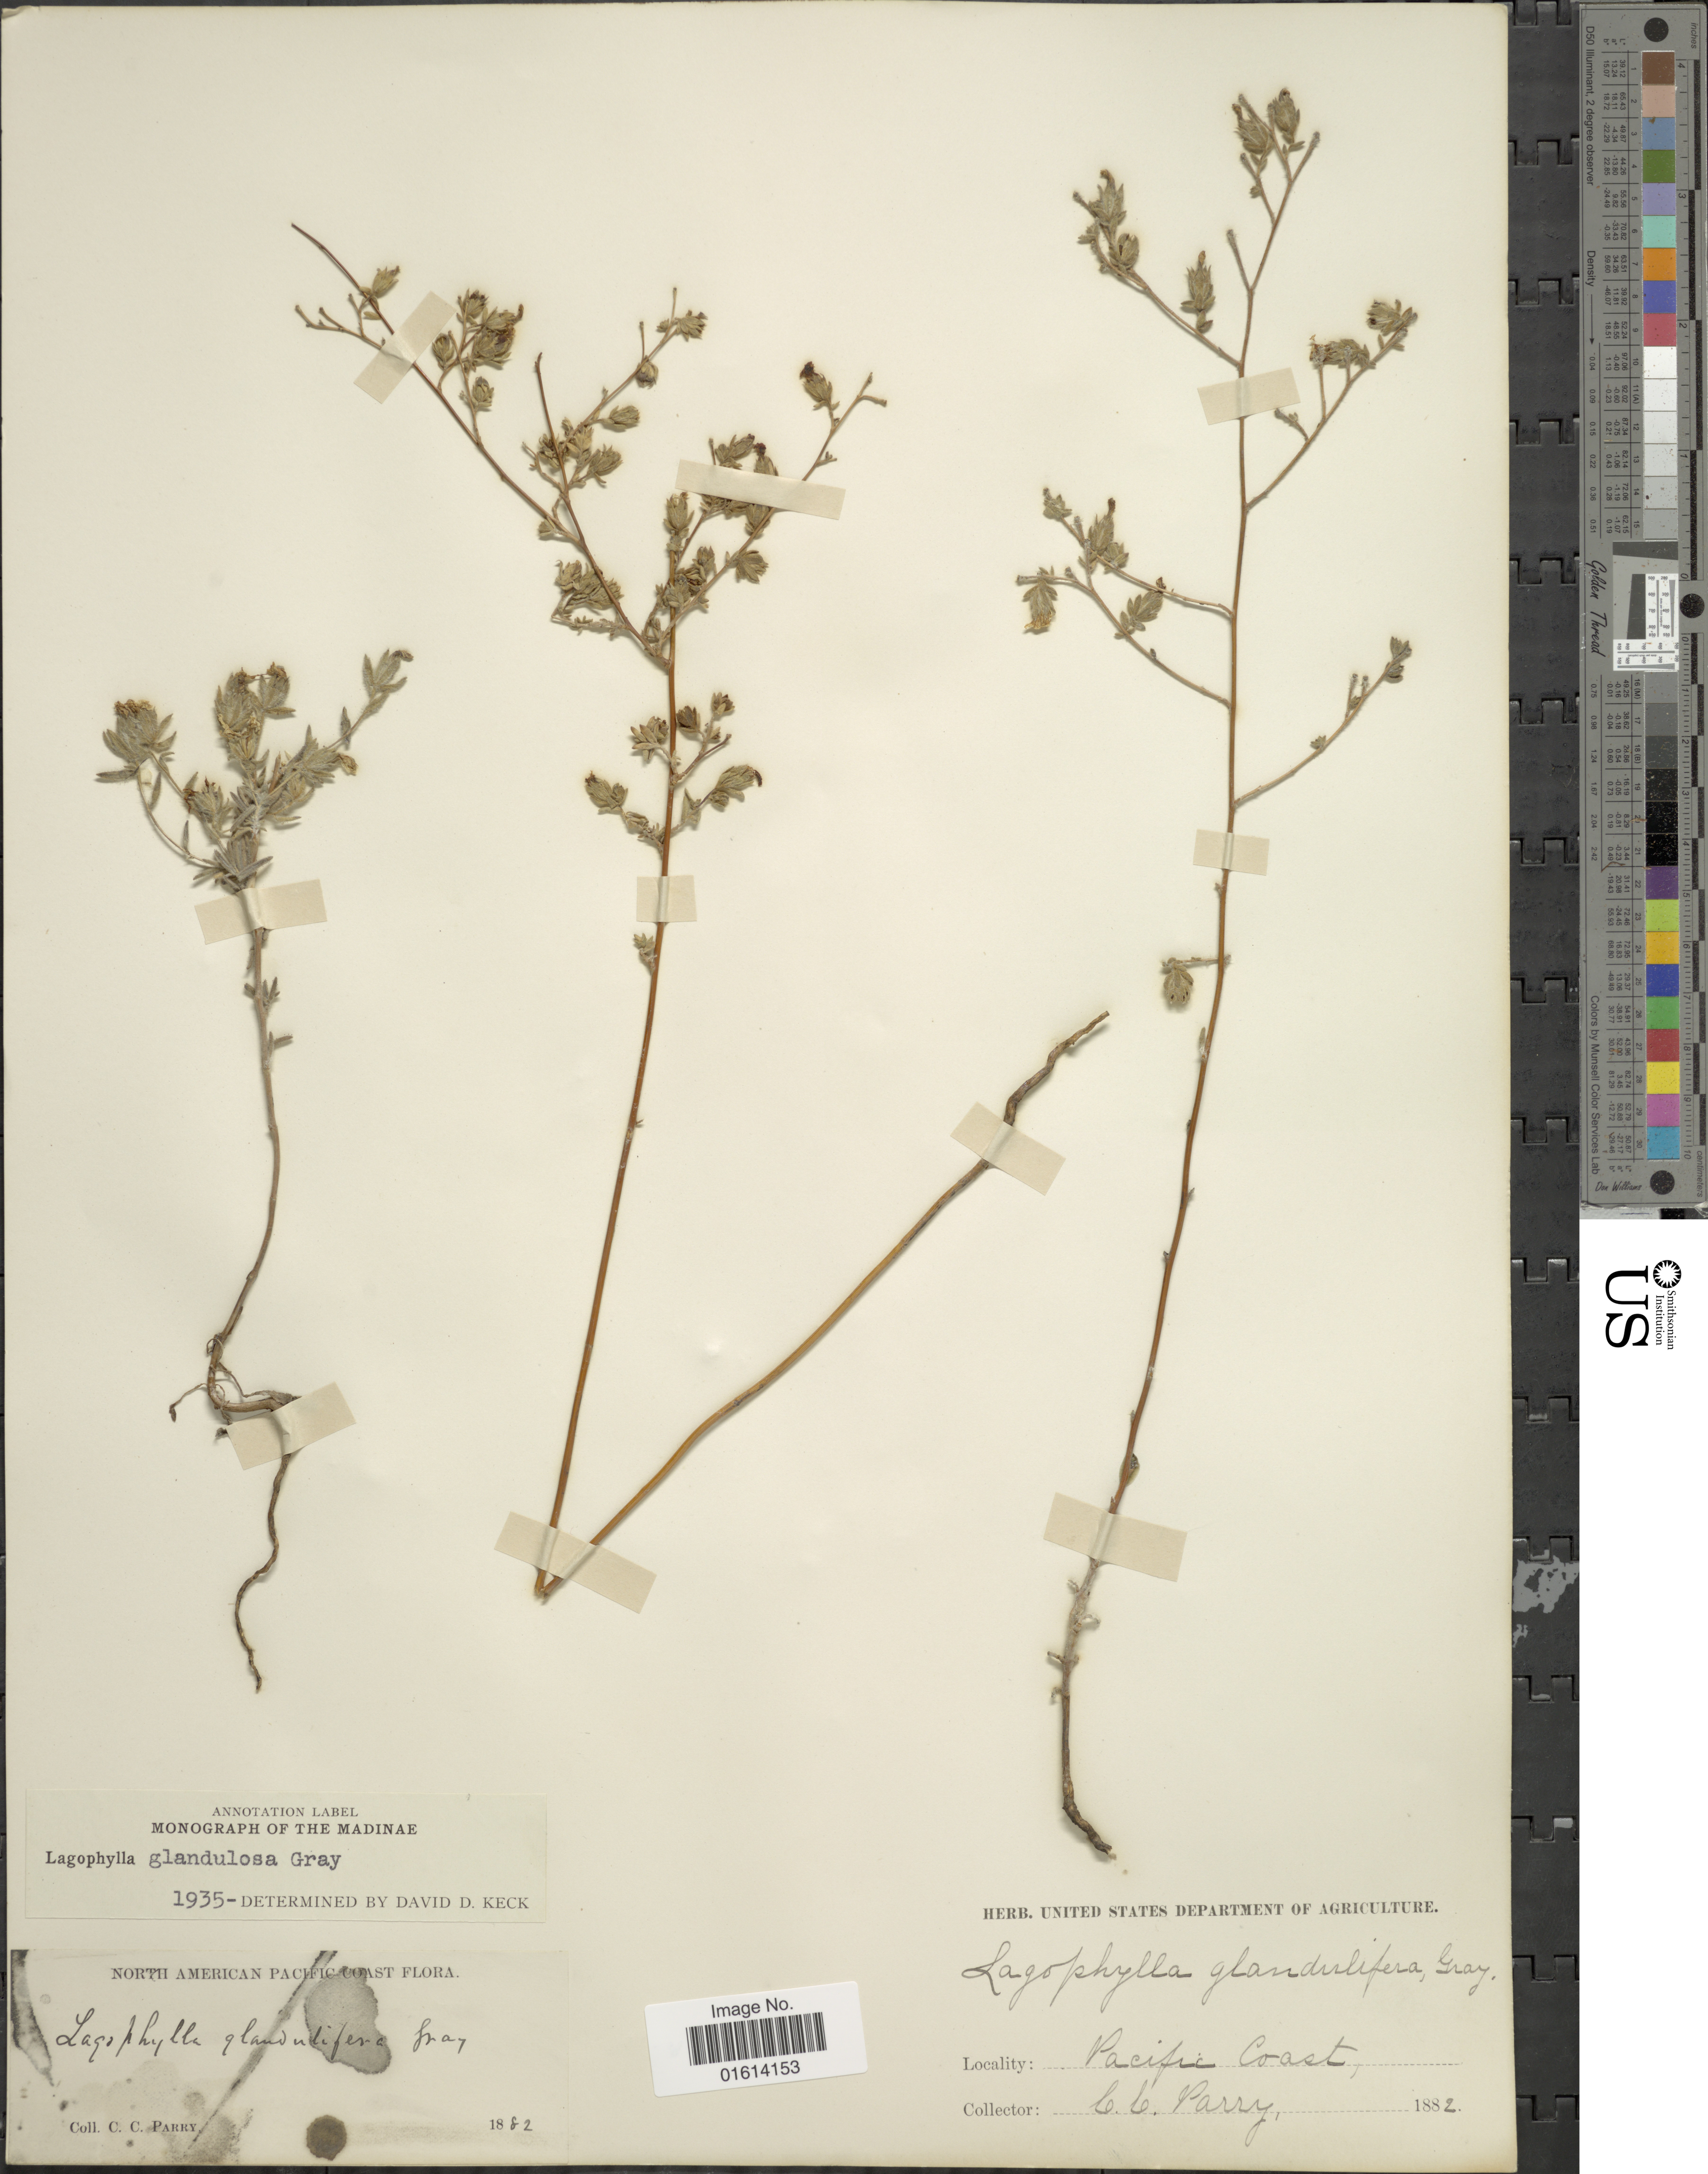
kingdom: Plantae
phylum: Tracheophyta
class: Magnoliopsida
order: Asterales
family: Asteraceae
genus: Lagophylla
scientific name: Lagophylla glandulosa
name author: A. Gray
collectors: C. C. Parry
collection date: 1882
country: United States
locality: Pacific Coast, North America